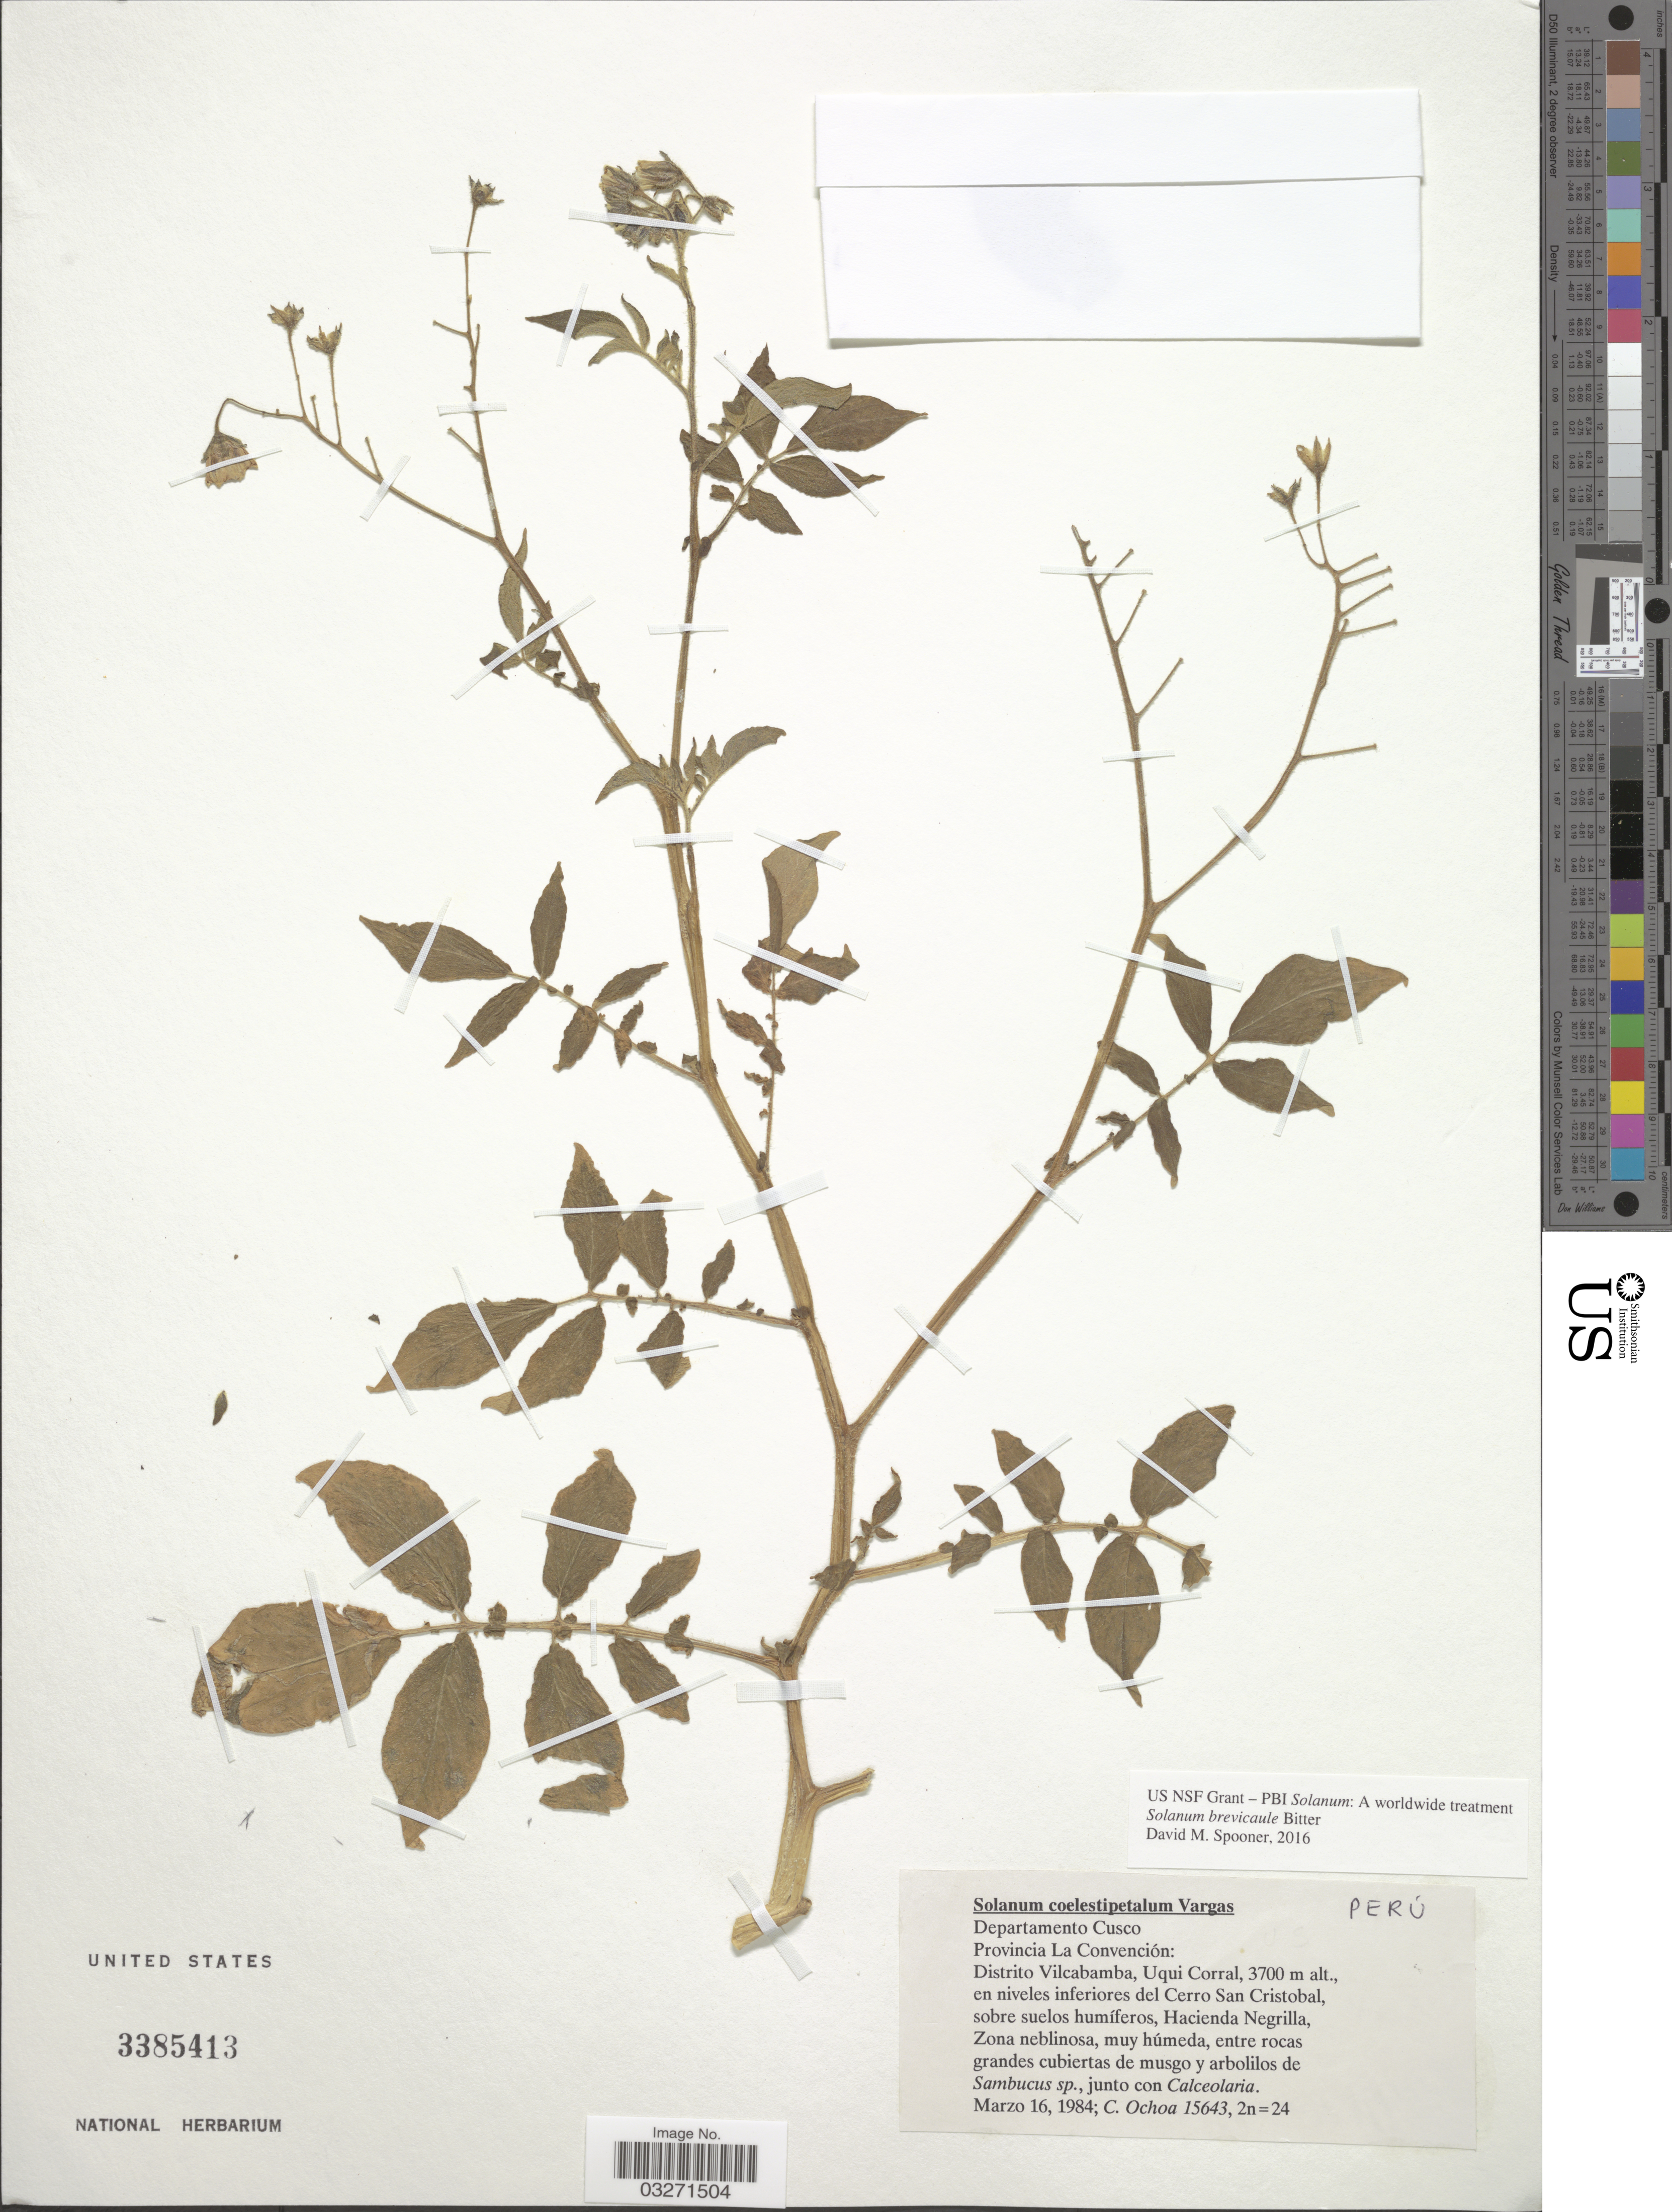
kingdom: Plantae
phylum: Tracheophyta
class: Magnoliopsida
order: Solanales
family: Solanaceae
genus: Solanum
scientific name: Solanum brevicaule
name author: Bitter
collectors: C. Ochoa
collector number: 15643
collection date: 1984-03-16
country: Peru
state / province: Cusco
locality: Departamento Cusco. Provincia La Convención: Distrito Vilcabamba, Uqui Corral, en niveles inferiores del Cerro San Cristobal, sobre suelos humíferos, Hacienda Negrilla, Zona neblinosa.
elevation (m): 3700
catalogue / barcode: US 3385413